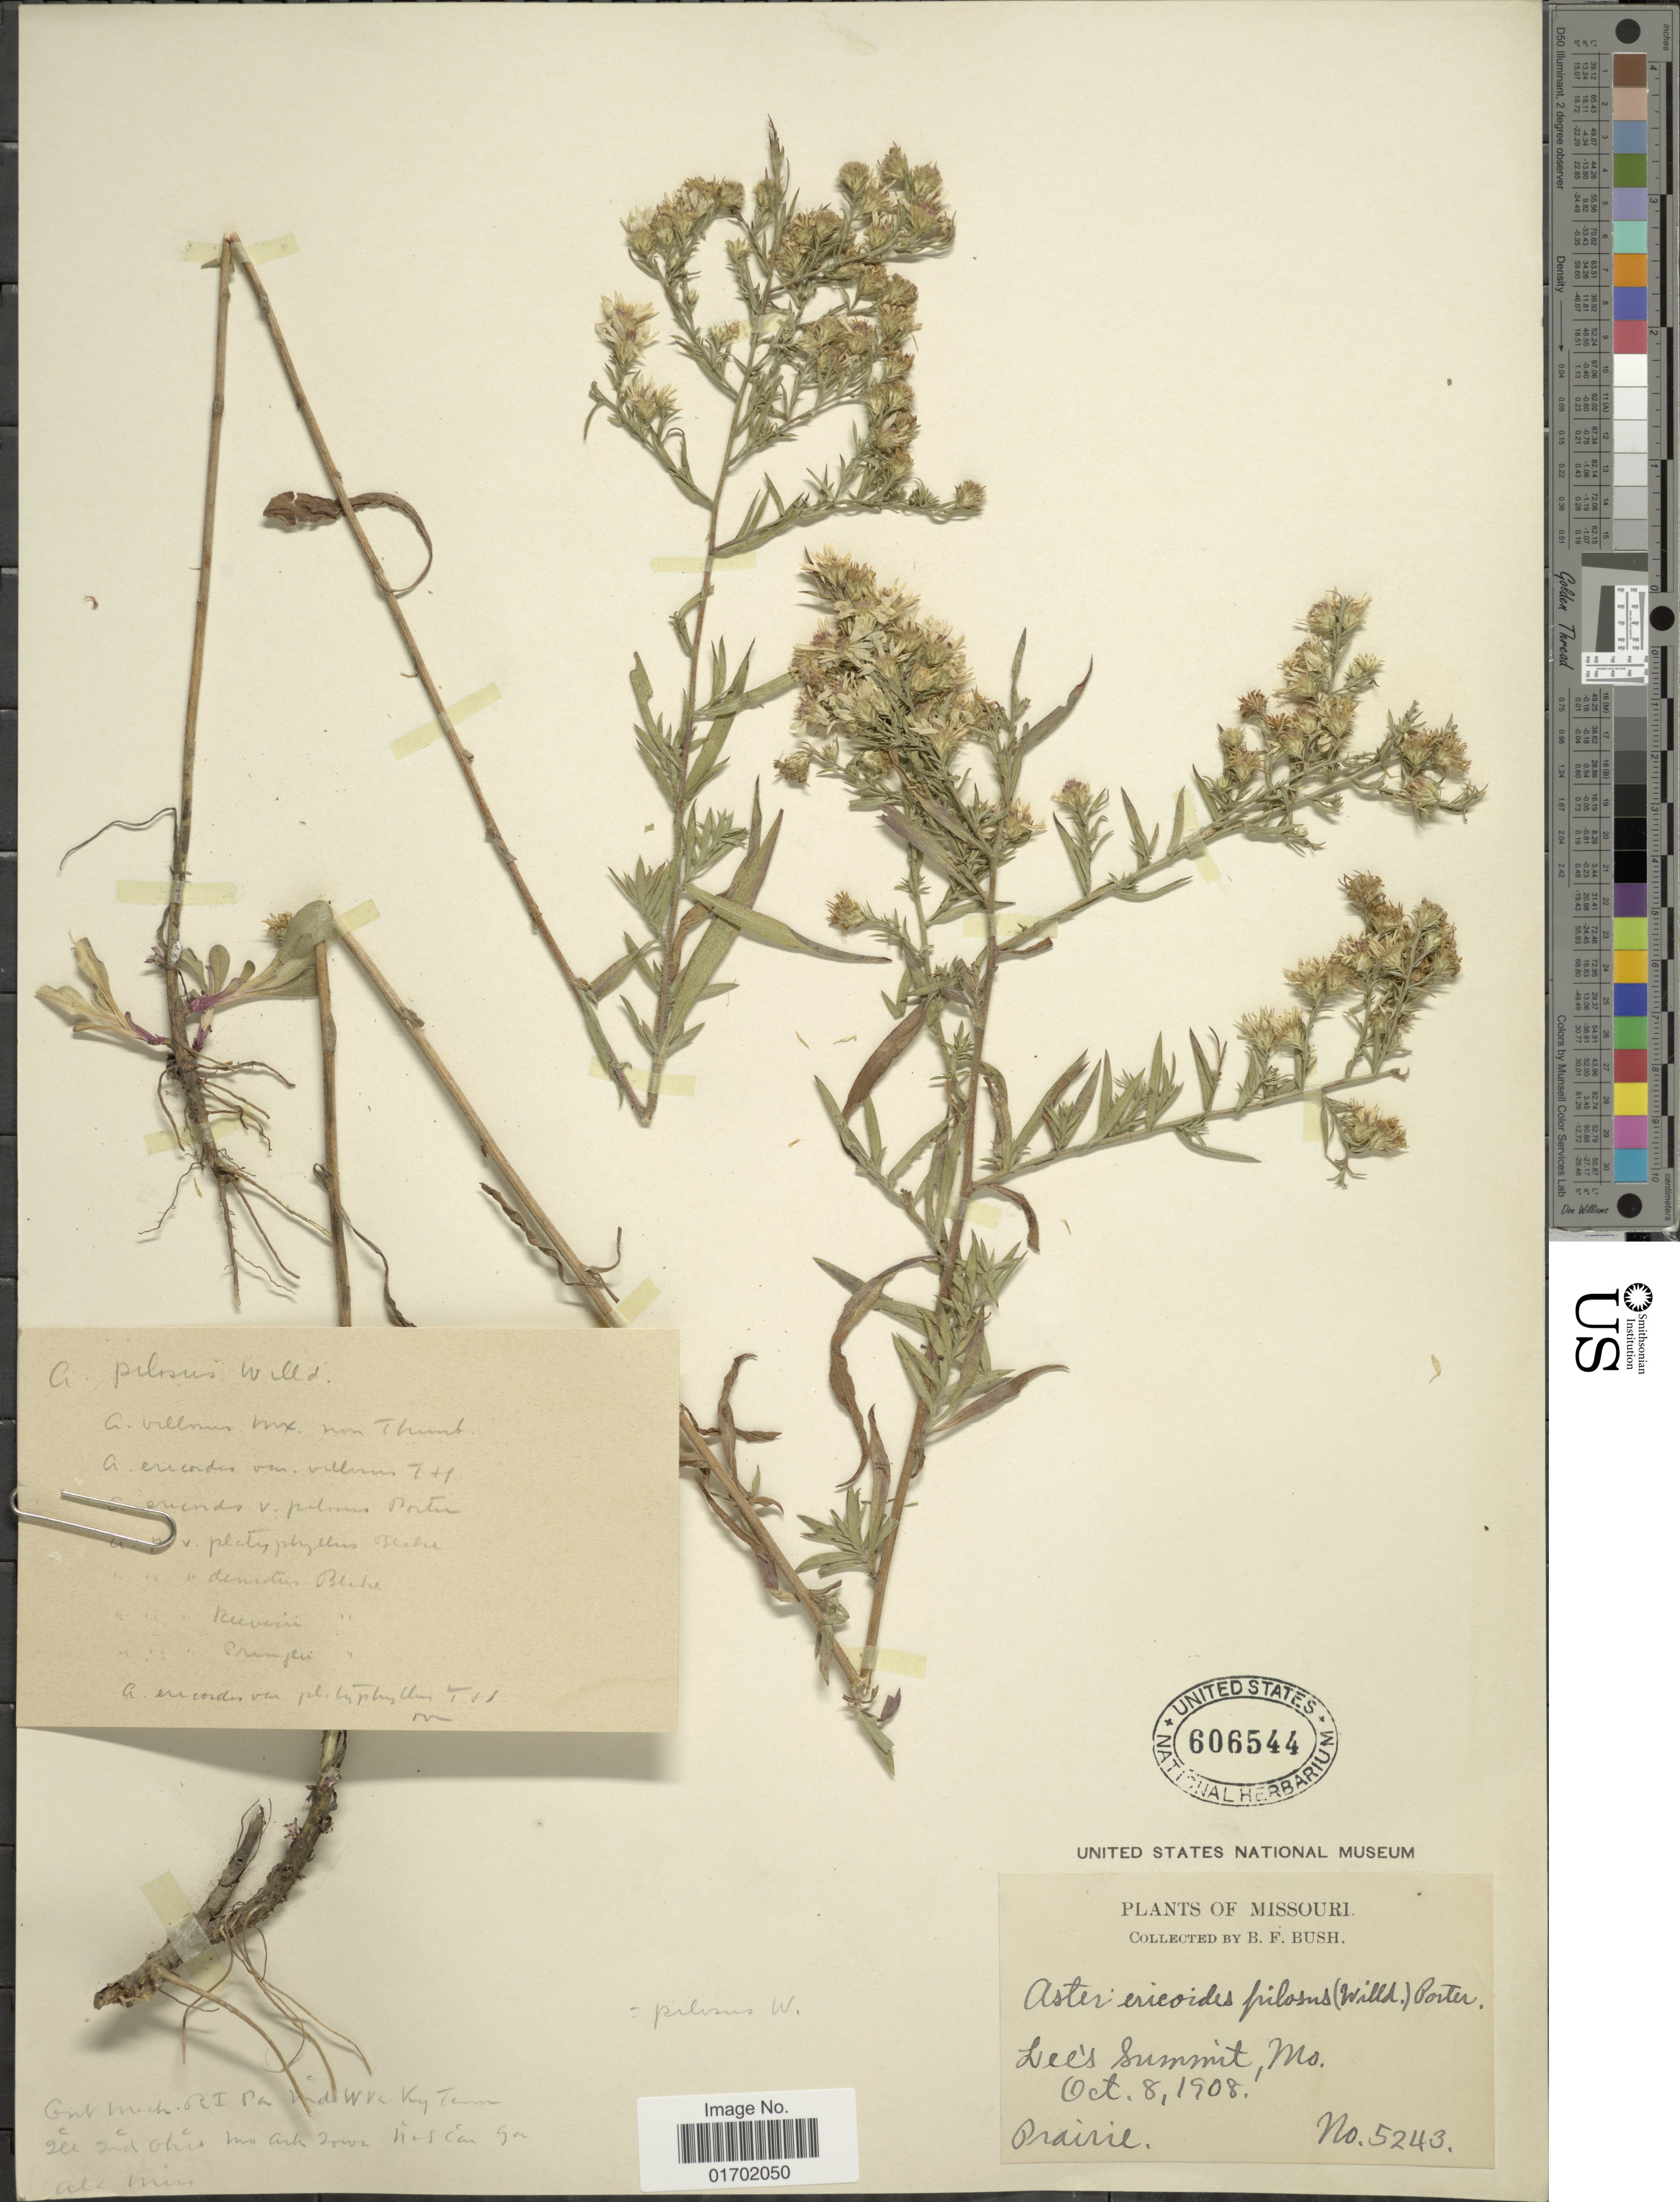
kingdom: Plantae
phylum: Tracheophyta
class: Magnoliopsida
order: Asterales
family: Asteraceae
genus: Symphyotrichum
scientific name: Symphyotrichum pilosum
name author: (Willd.) G.L. Nesom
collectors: B. F. Bush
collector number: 5243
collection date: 1908-10-08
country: United States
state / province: Missouri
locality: Lee's Summit, Mo.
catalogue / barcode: US 606544